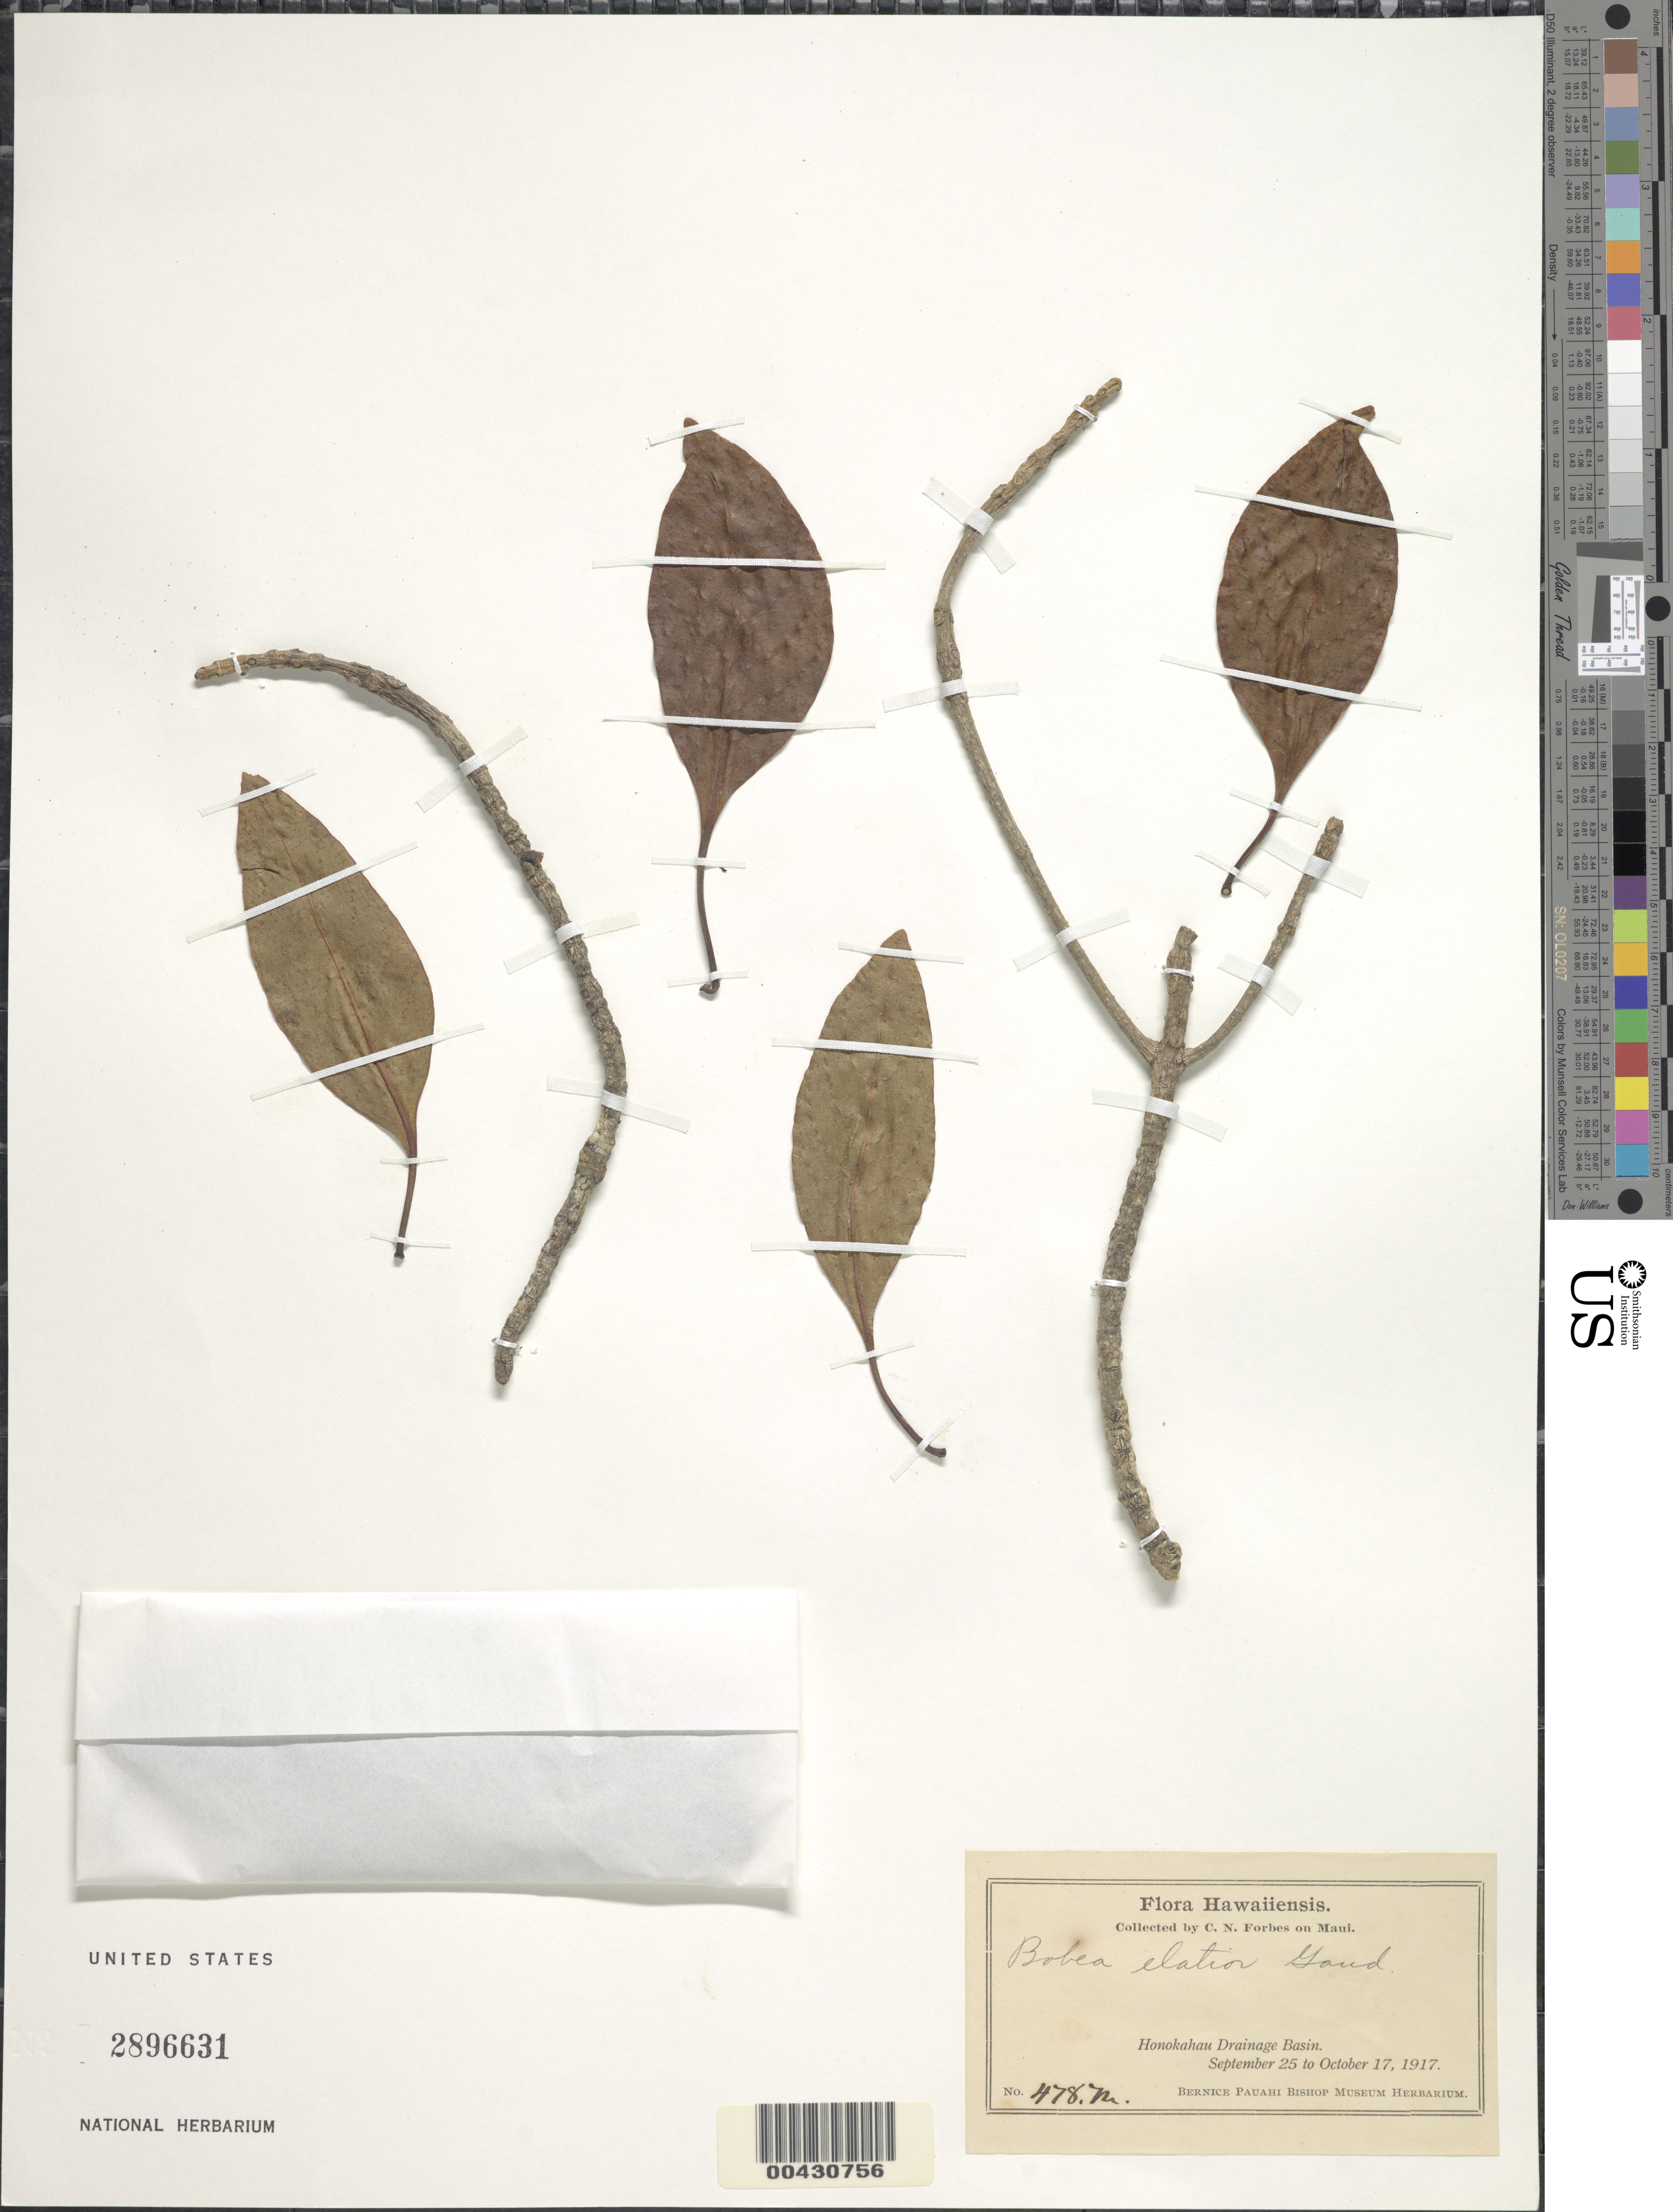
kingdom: Plantae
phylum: Tracheophyta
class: Magnoliopsida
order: Gentianales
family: Rubiaceae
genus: Bobea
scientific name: Bobea elatior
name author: Gaudich.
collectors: C. N. Forbes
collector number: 478.M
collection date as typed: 25 Sep 1917 to 17 Oct 1917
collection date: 1917-09-25/1917-10-17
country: United States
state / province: Hawaii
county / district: Maui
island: Maui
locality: Honokahau Drainage Basin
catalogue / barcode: US 2896631